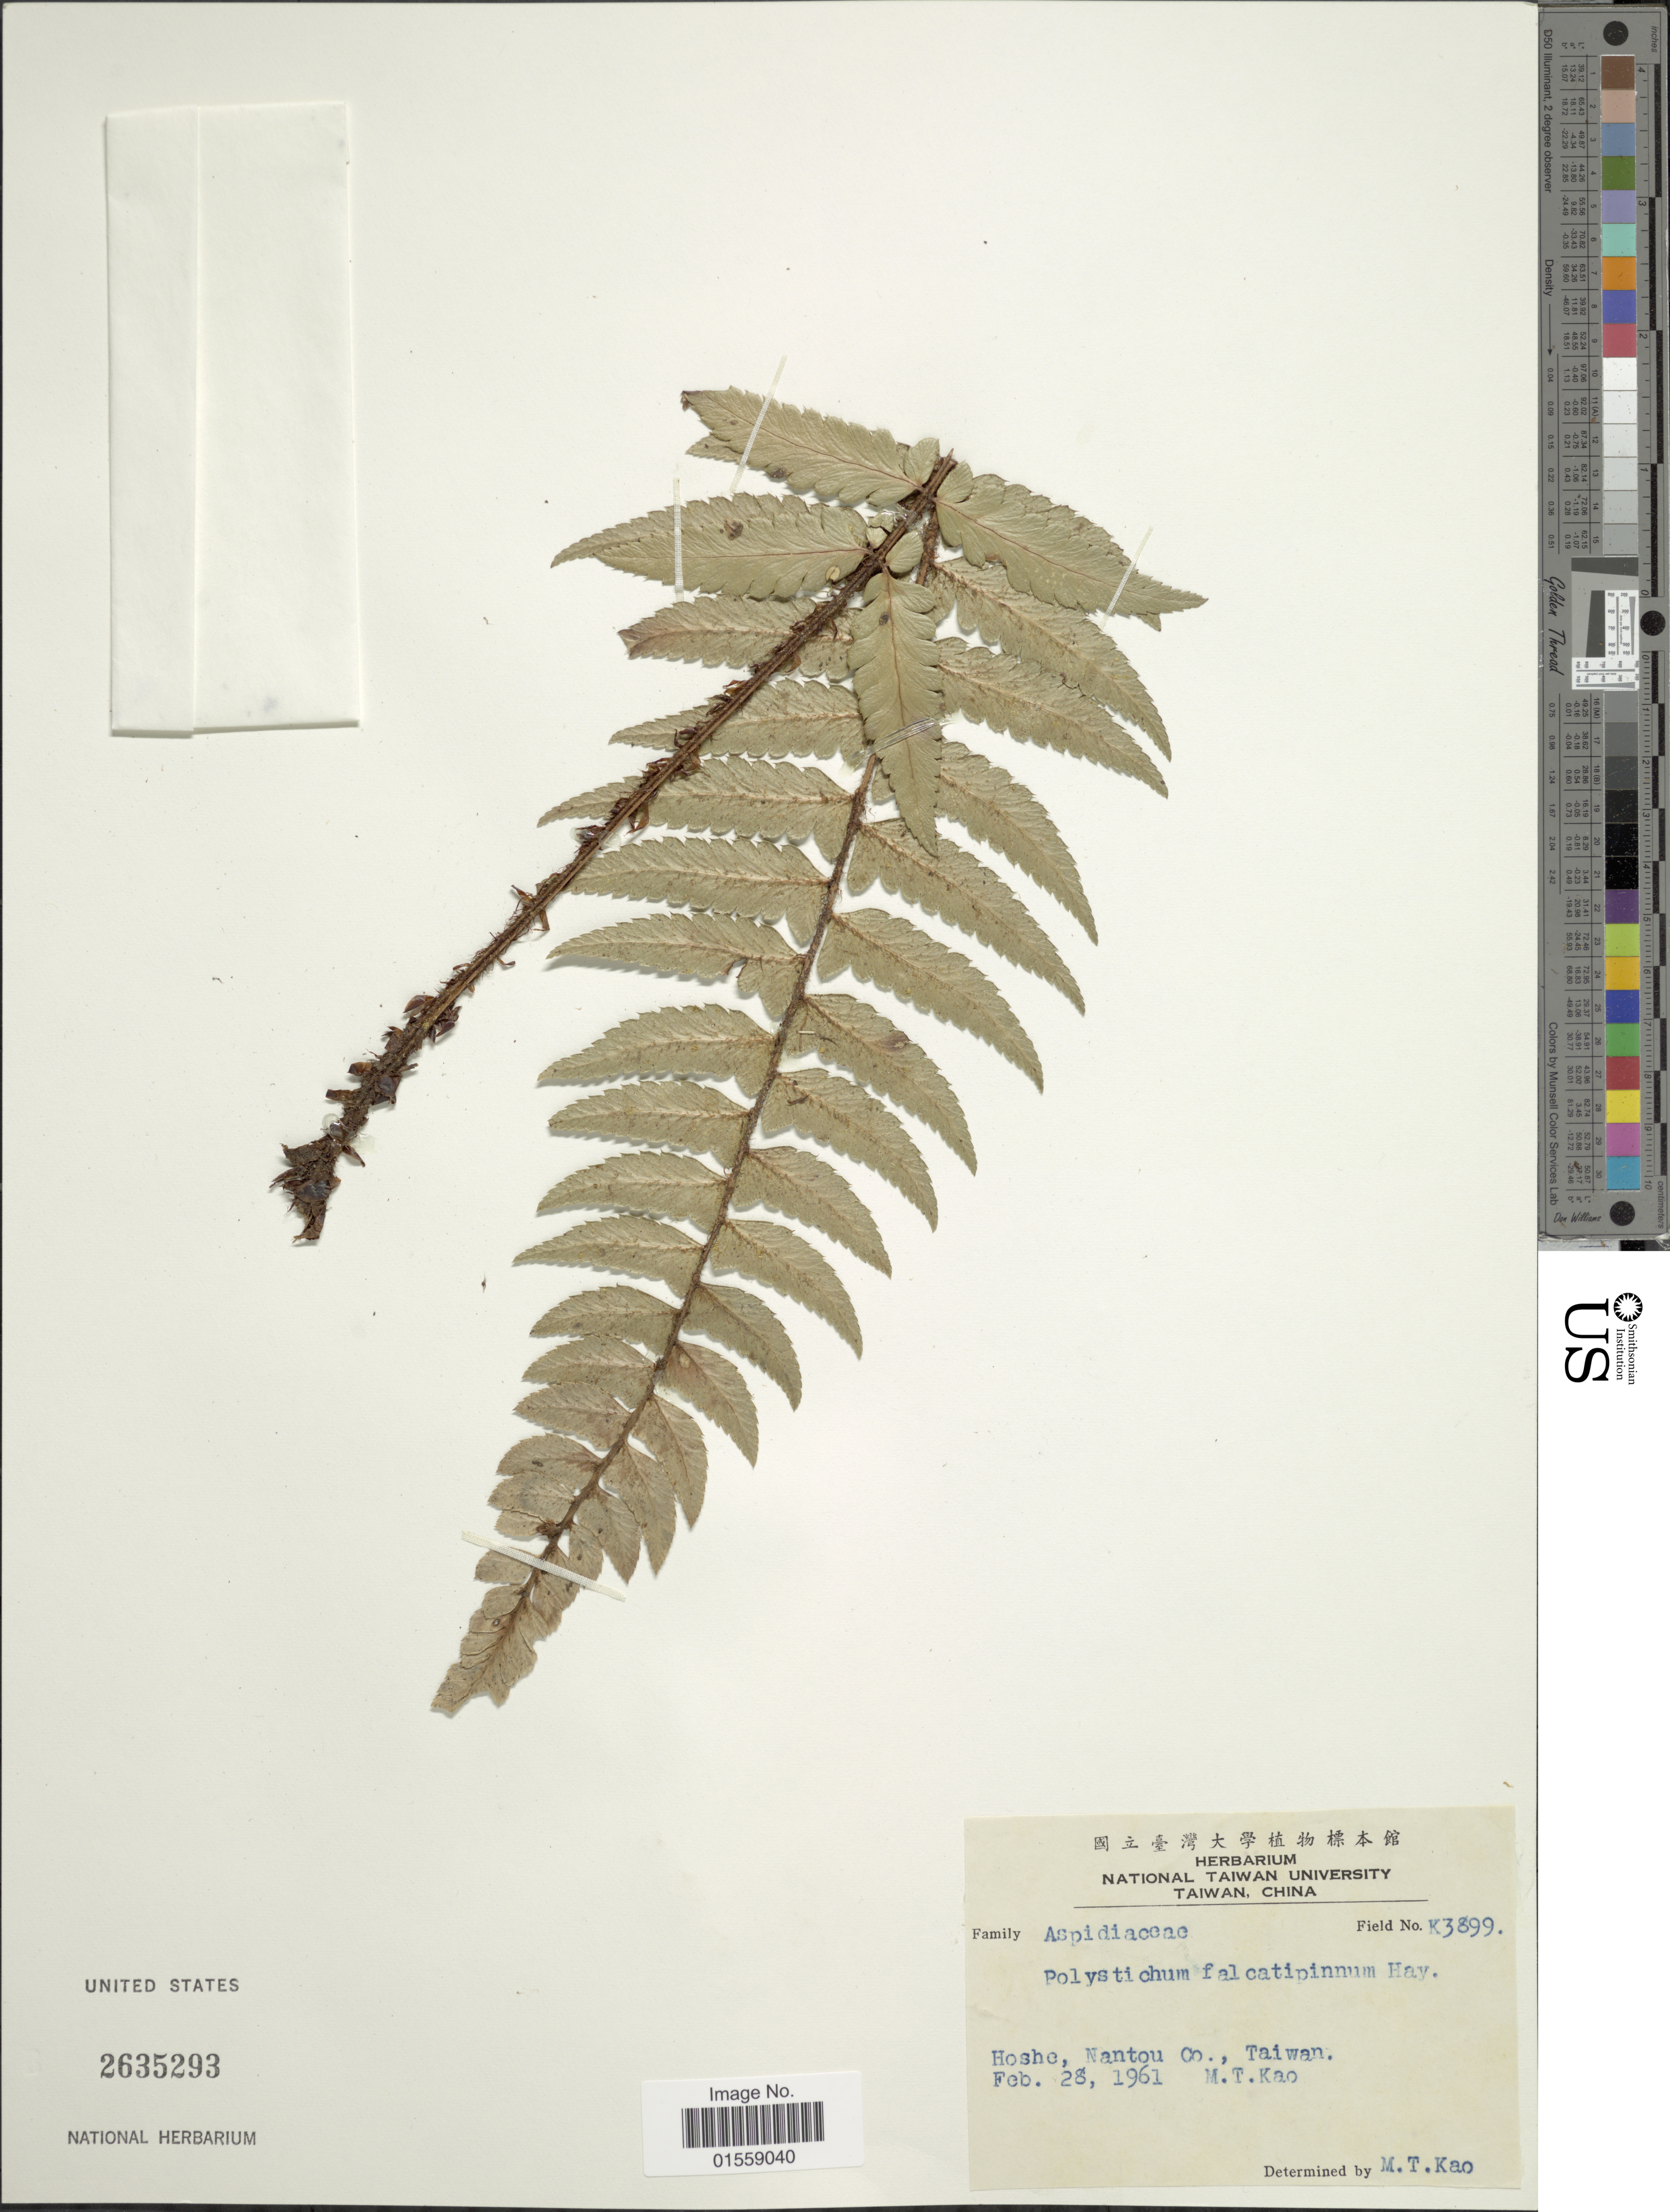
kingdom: Plantae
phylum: Tracheophyta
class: Polypodiopsida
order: Polypodiales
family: Dryopteridaceae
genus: Polystichum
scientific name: Polystichum falcatipinnum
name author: Hayata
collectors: M. T. Kao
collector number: K3899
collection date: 1961-02-28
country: Taiwan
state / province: Nantou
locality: Hoshe.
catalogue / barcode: US 2635293